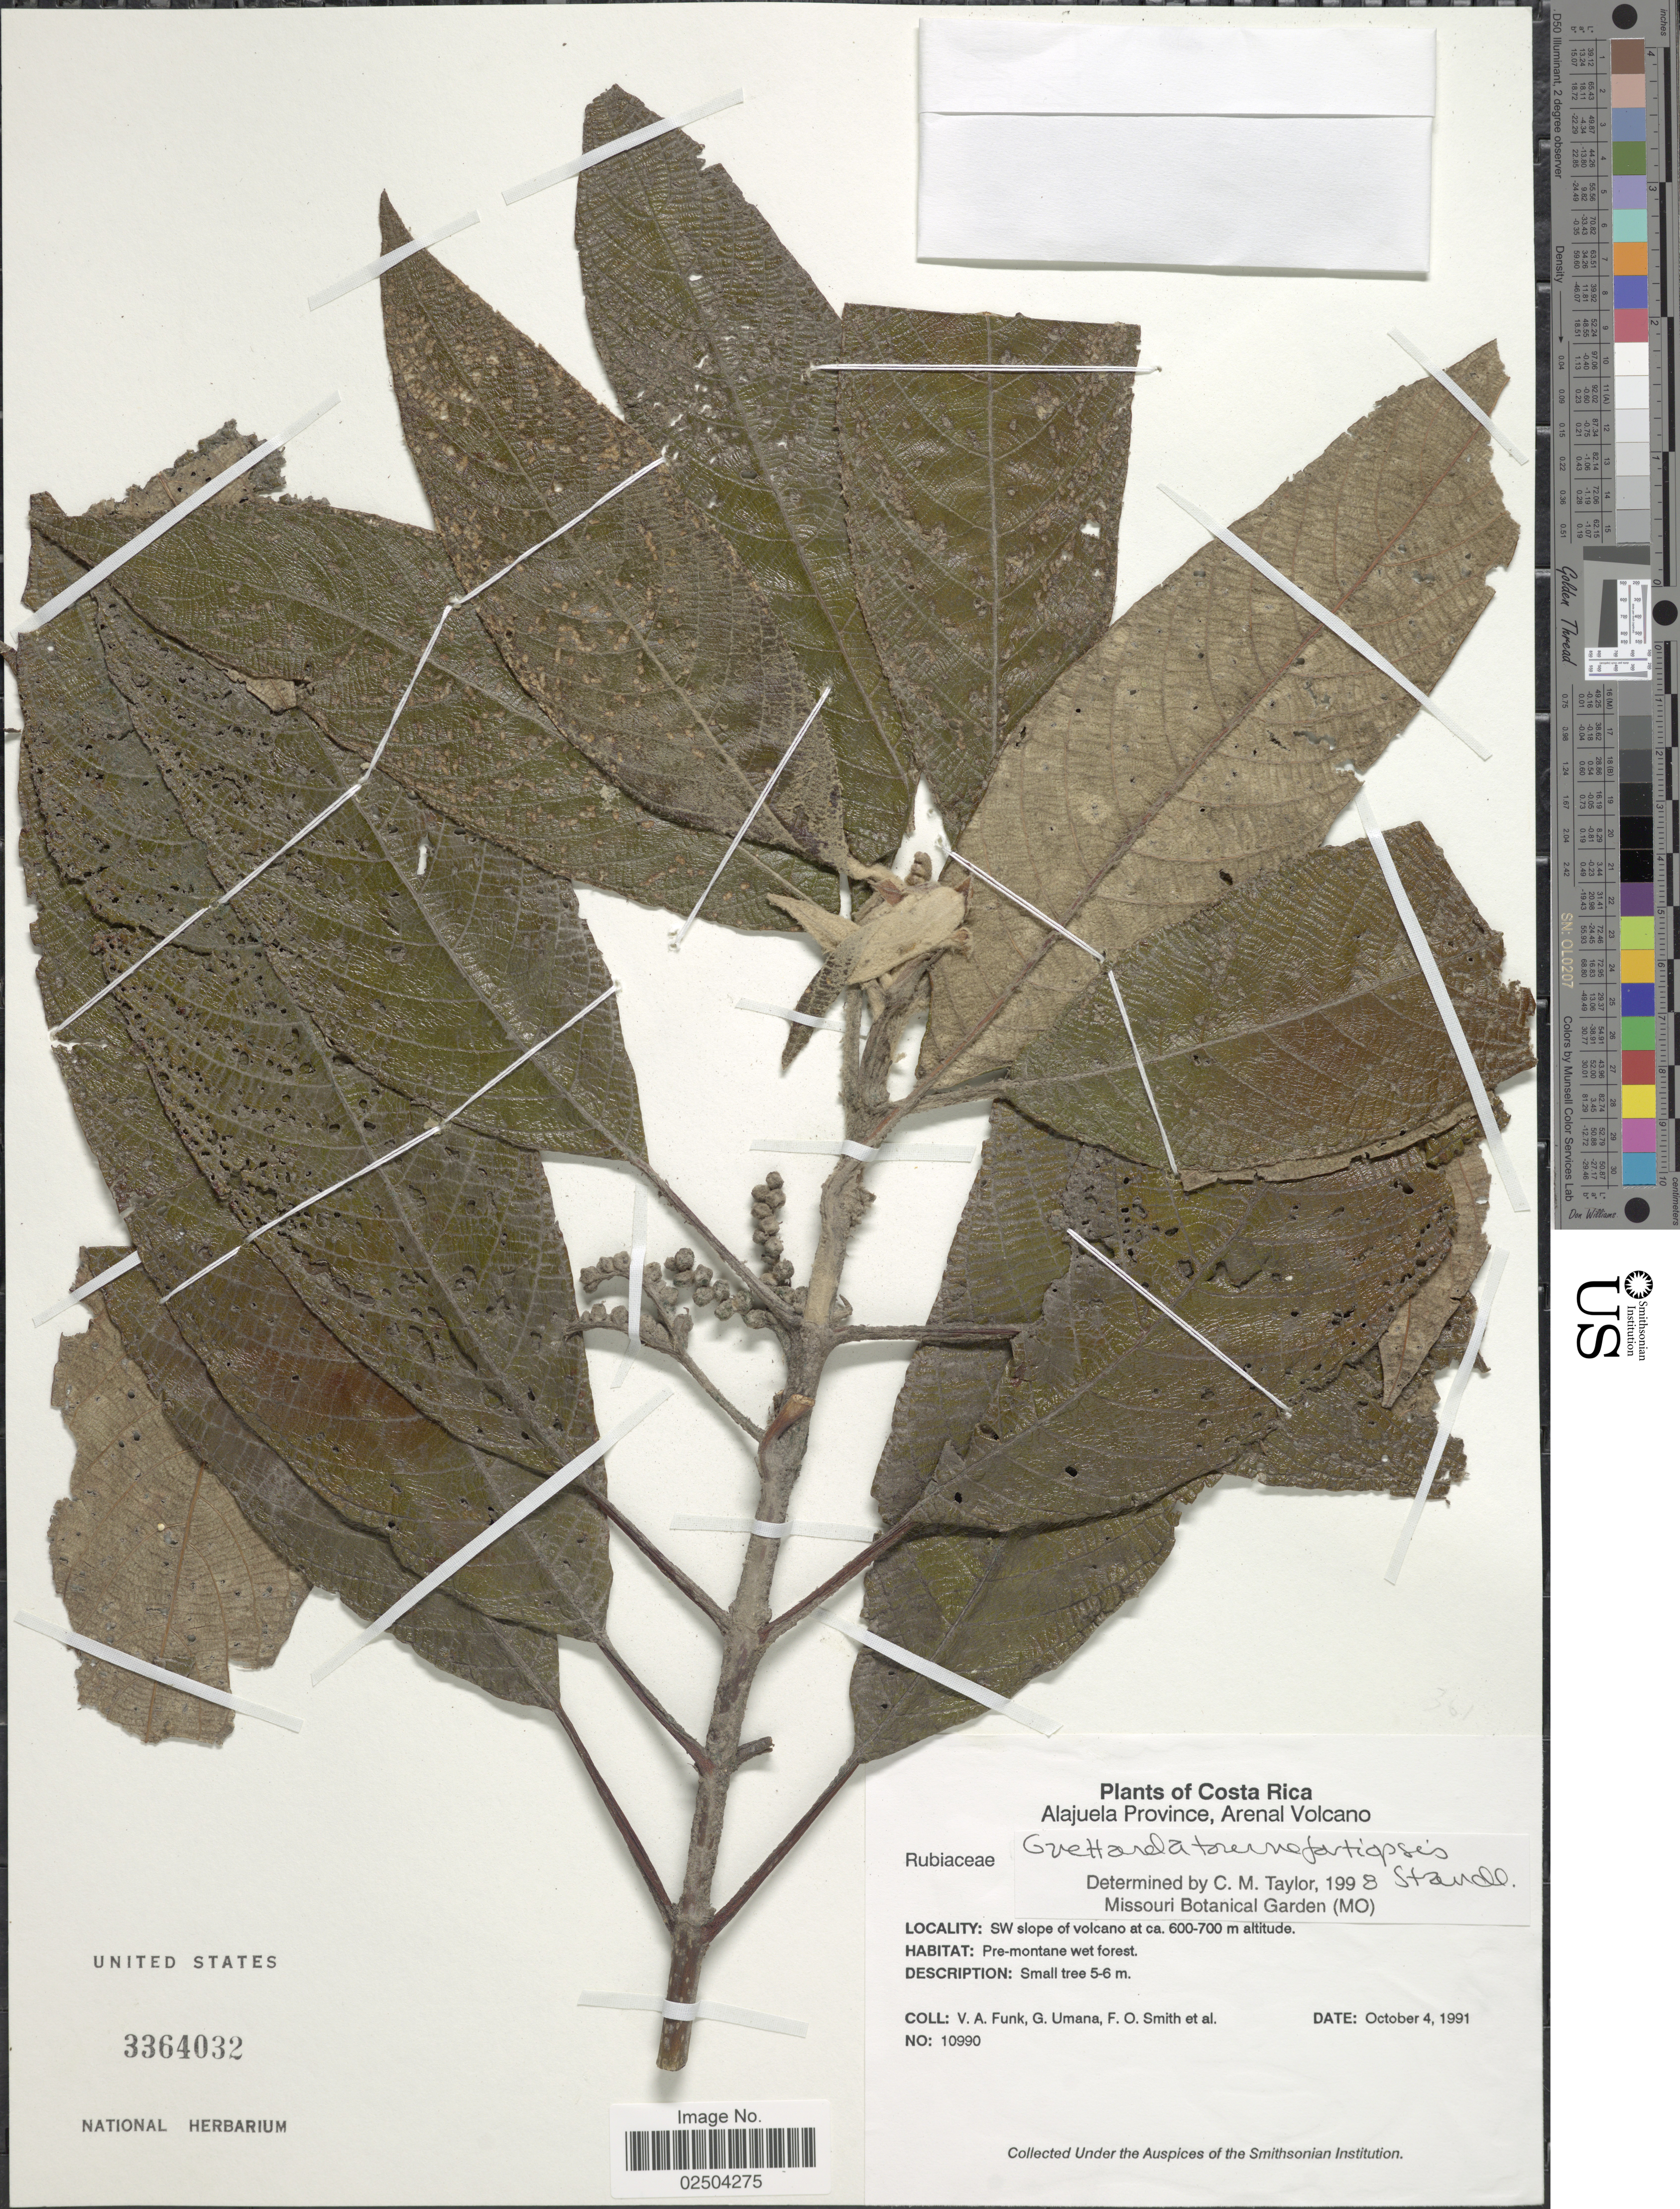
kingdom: Plantae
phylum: Tracheophyta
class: Magnoliopsida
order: Gentianales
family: Rubiaceae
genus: Guettarda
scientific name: Guettarda tournefortiopsis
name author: Standl.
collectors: V. Funk, G. Umana, F. Smith & et al.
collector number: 10990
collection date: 1991-10-04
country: Costa Rica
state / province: Alajuela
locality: Alajuela Province, Arenal Volcano, SW slope of volcano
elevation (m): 600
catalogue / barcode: US 3364032